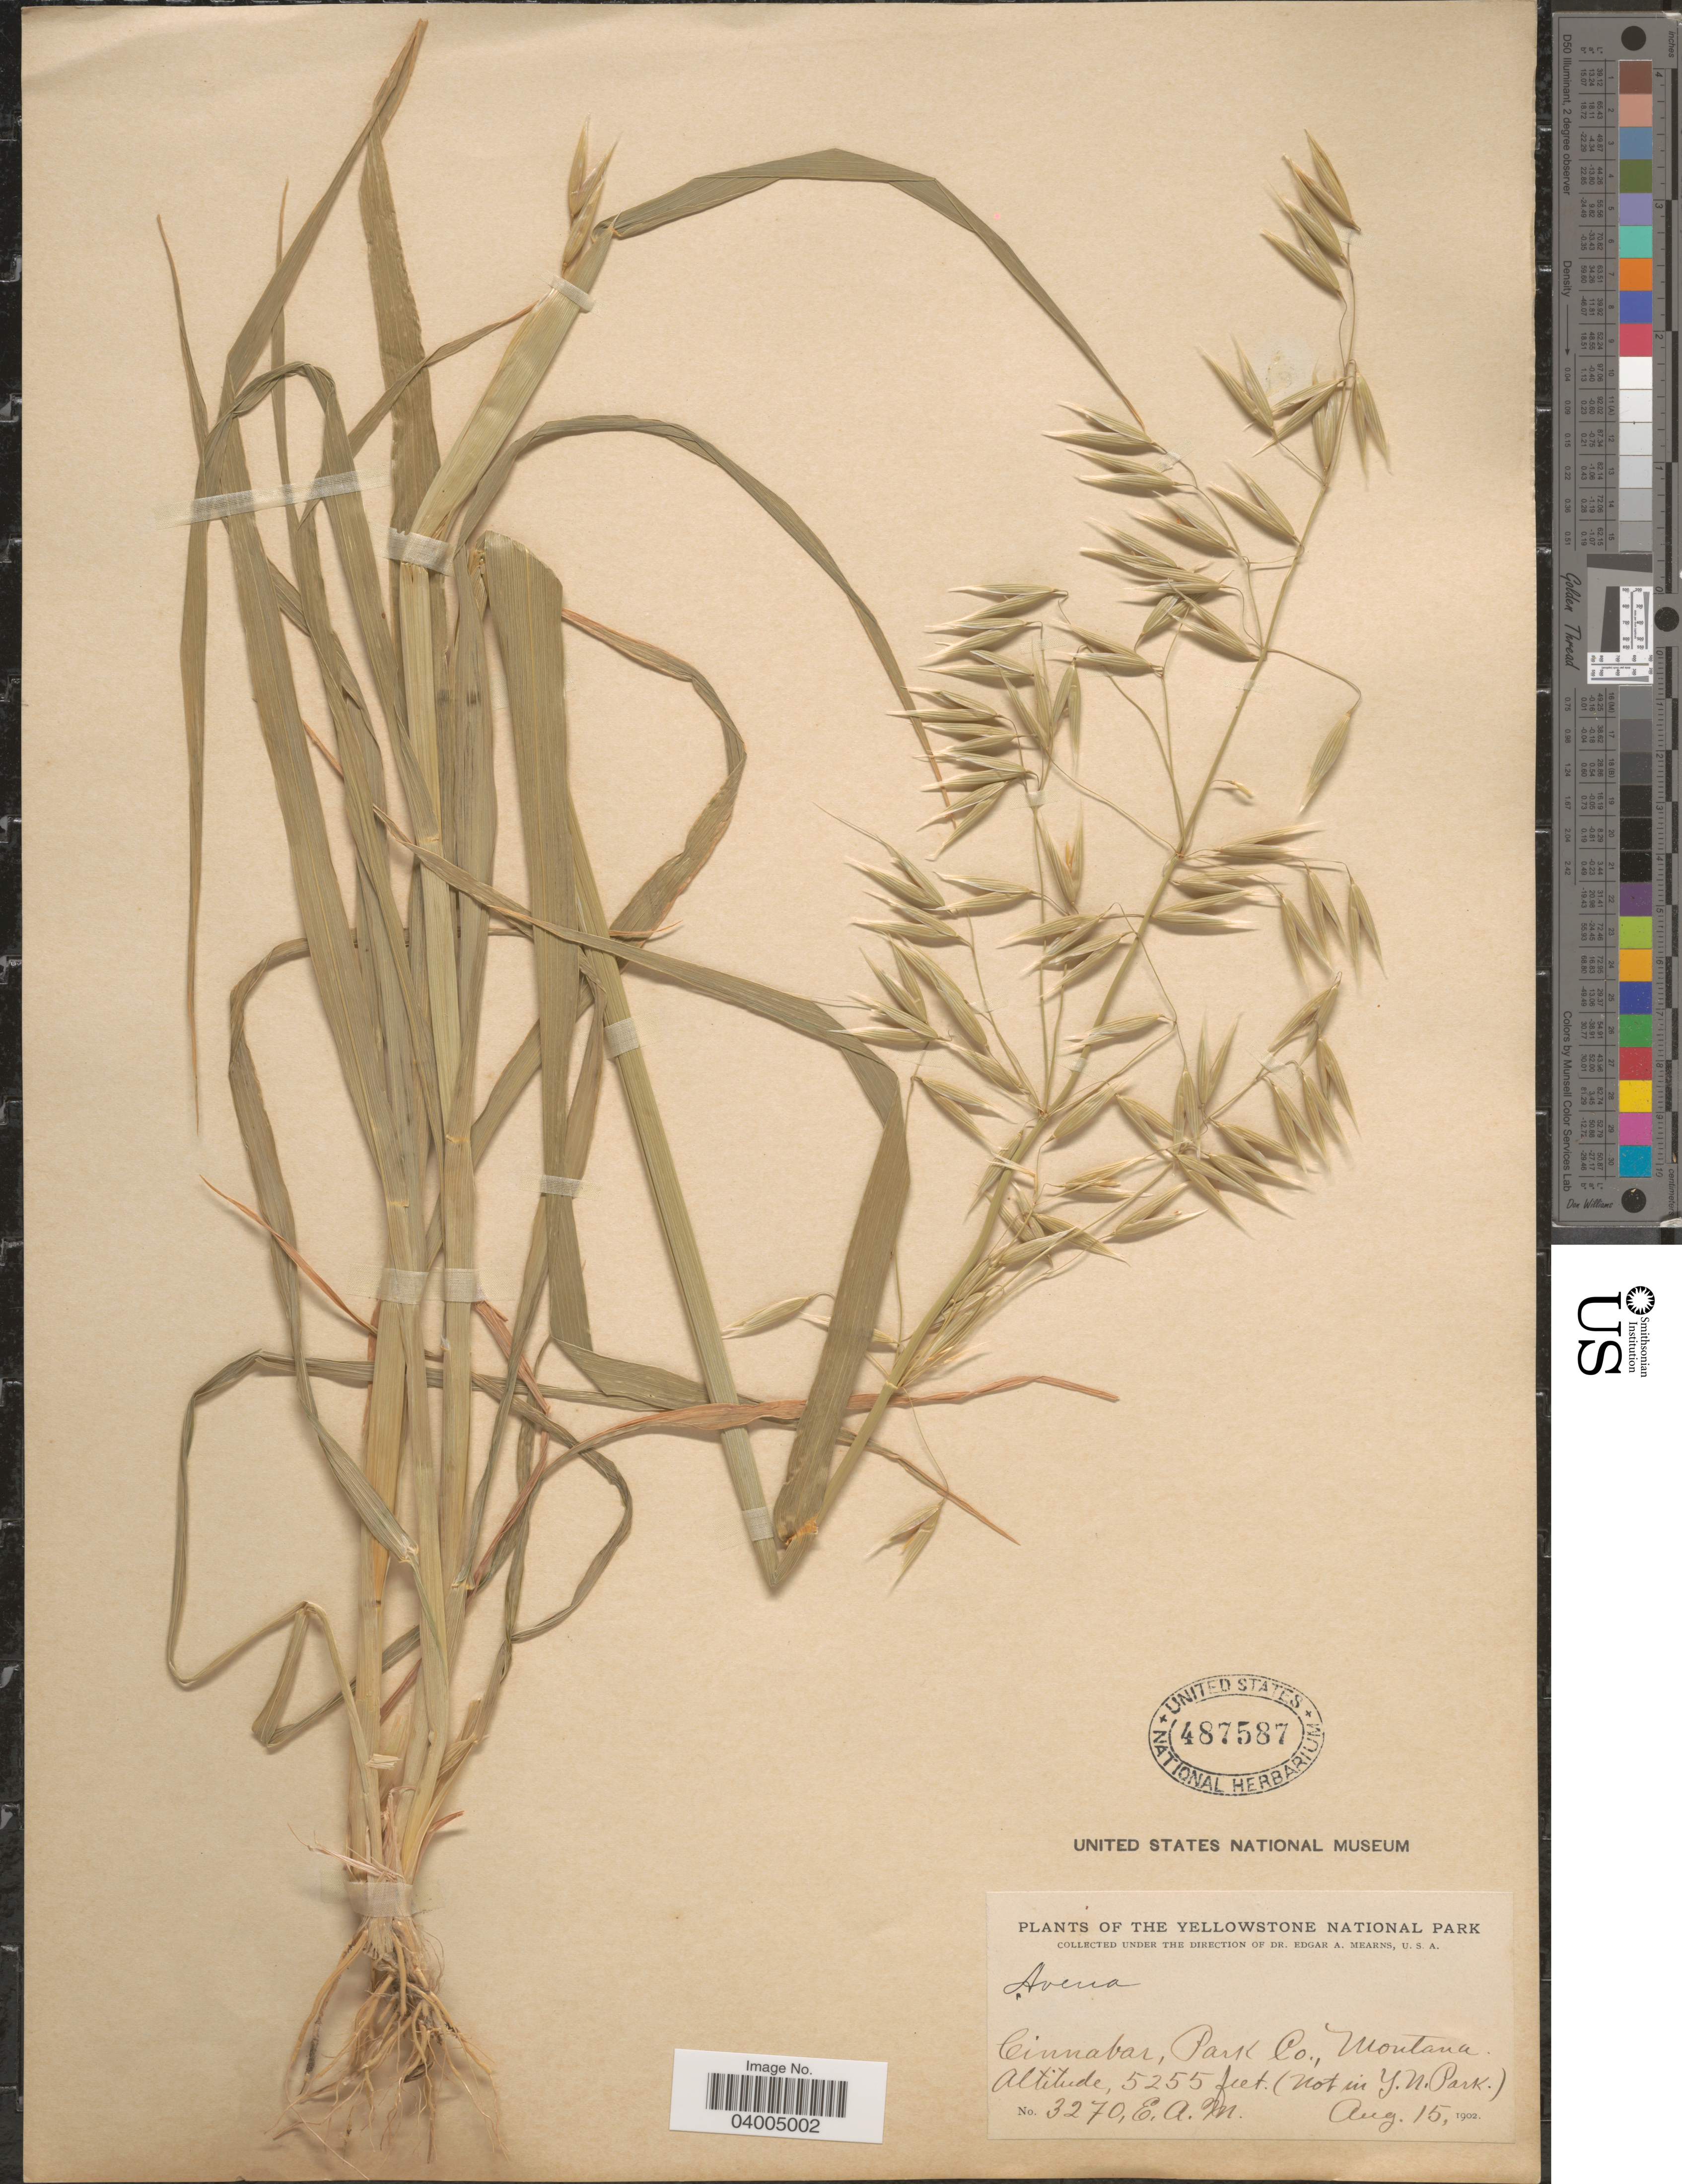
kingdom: Plantae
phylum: Tracheophyta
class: Liliopsida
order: Poales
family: Poaceae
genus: Avena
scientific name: Avena sativa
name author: L.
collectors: E. A. Mearns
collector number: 3270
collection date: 1902-08-15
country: United States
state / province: Montana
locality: The Yellowstone National Park. Cinnabar, Park Co.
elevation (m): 1602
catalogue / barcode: US 487587